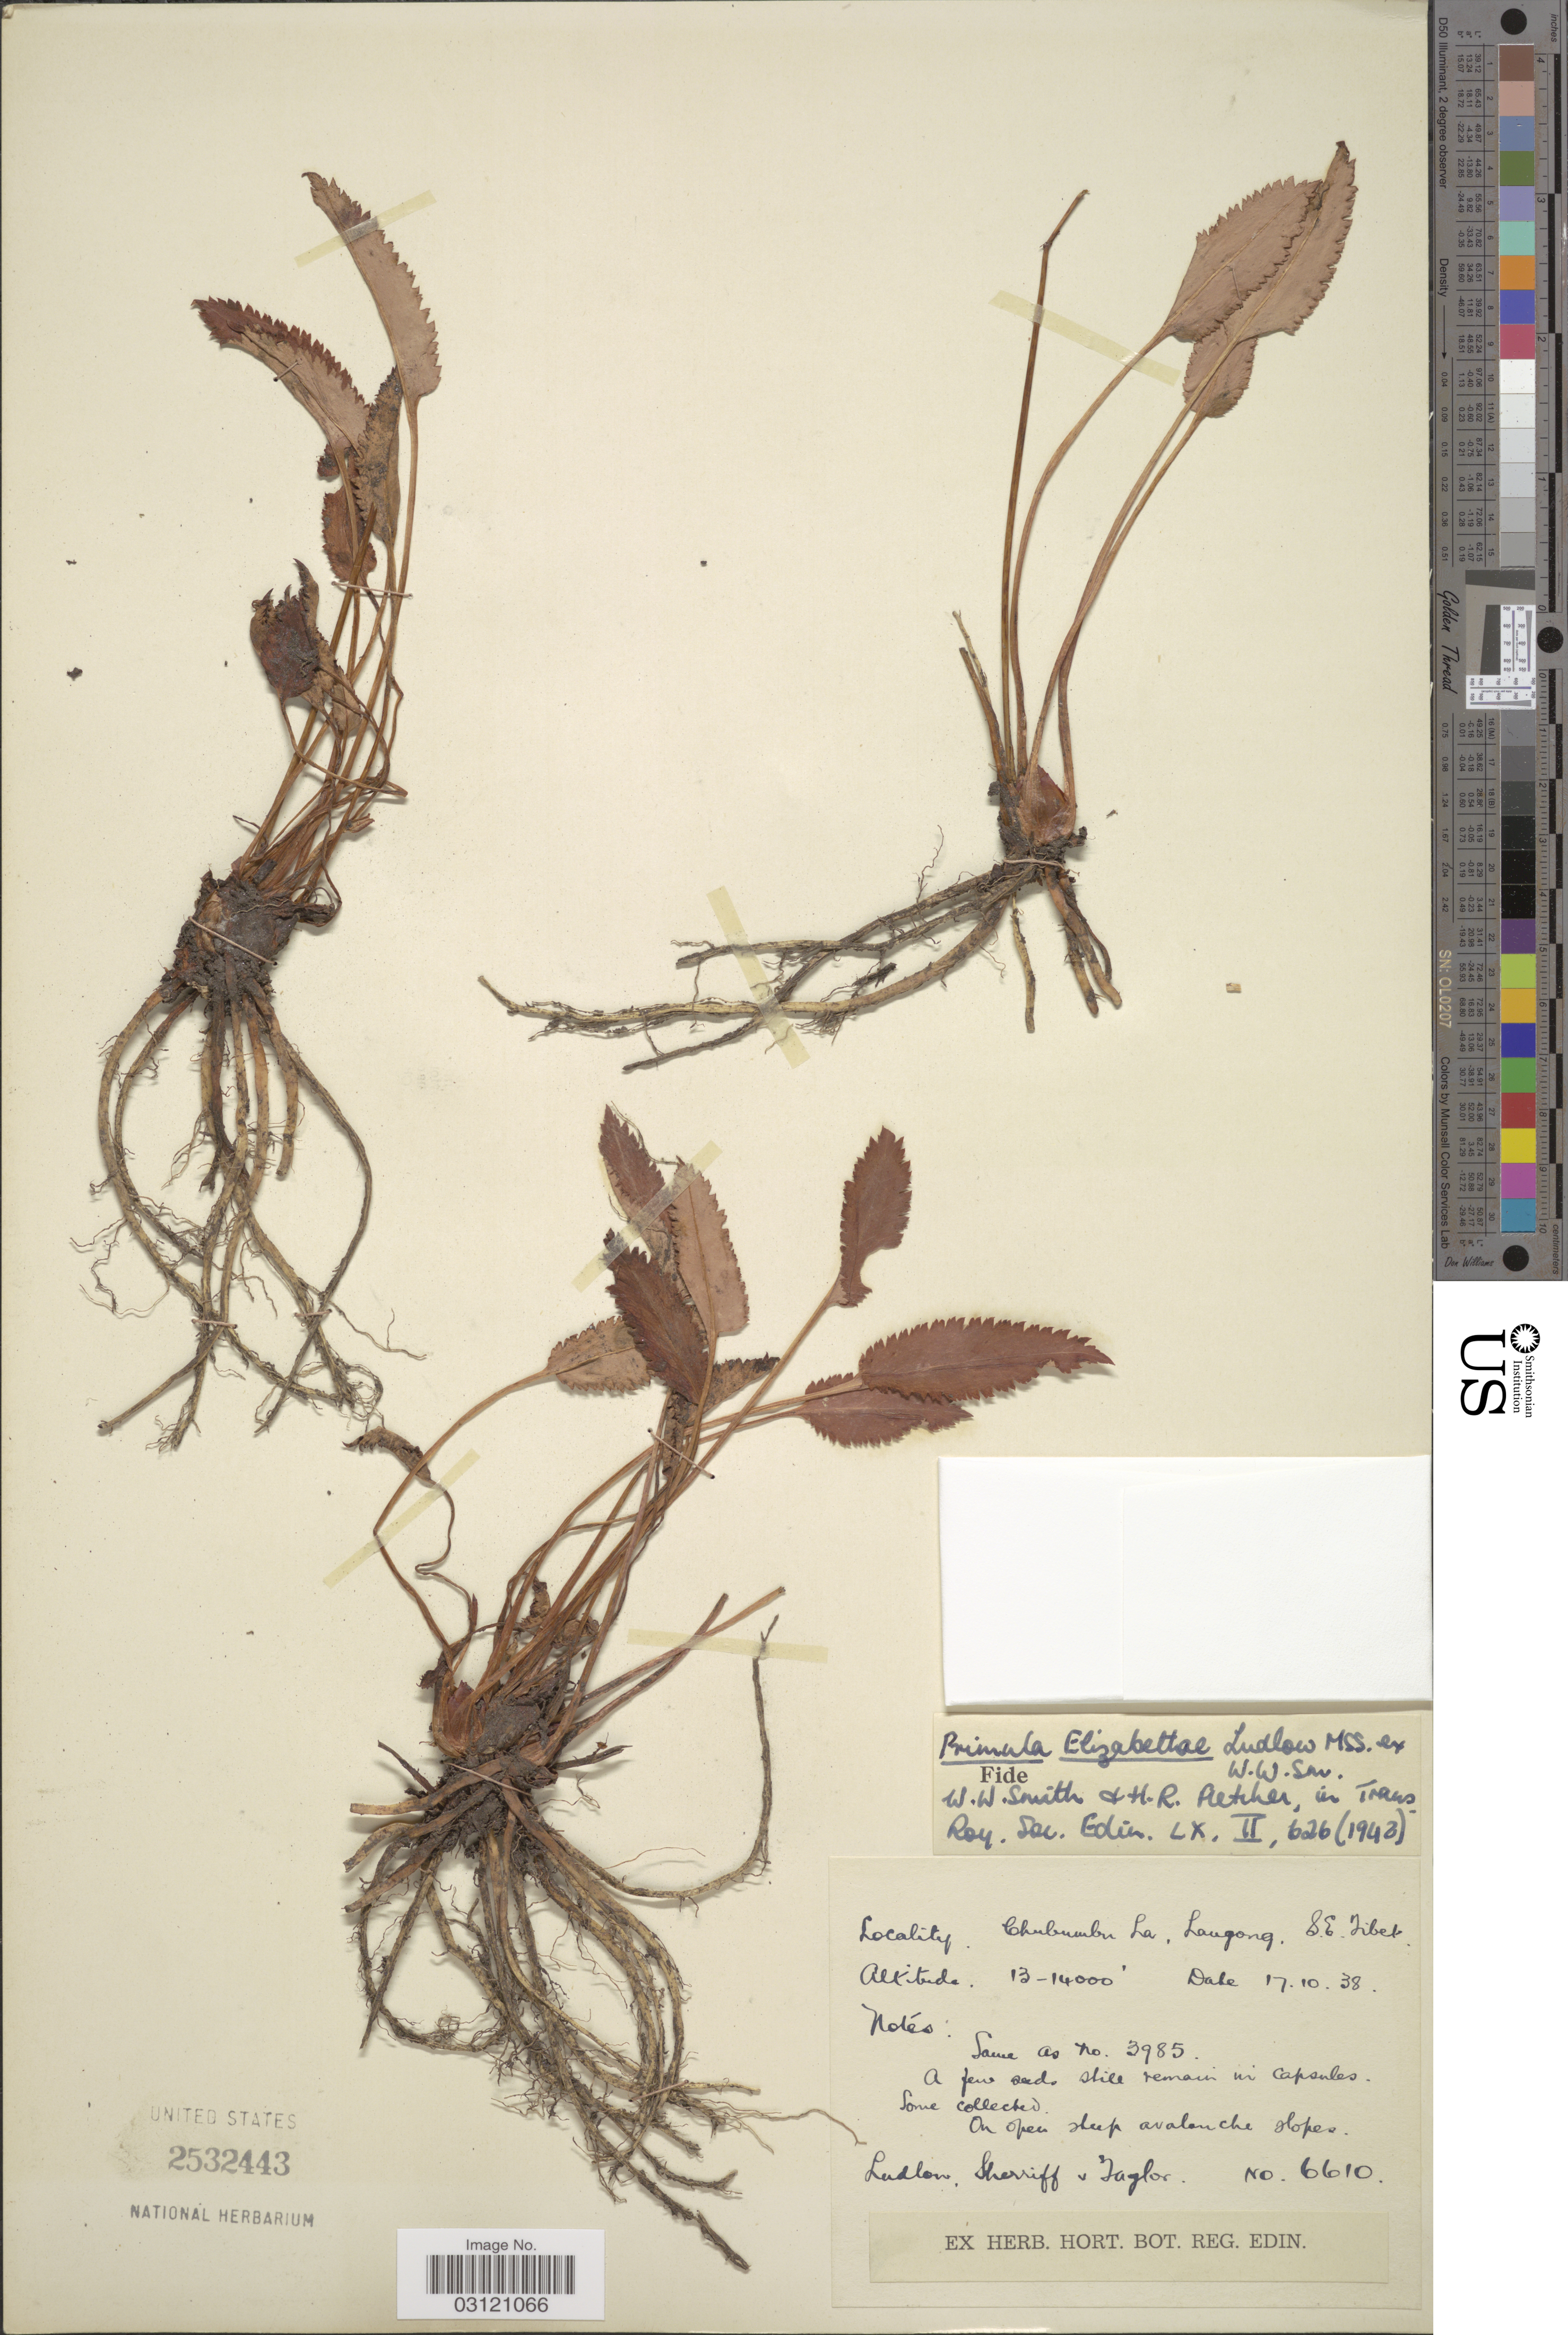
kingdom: Plantae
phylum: Tracheophyta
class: Magnoliopsida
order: Ericales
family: Primulaceae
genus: Primula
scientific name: Primula elizabethiae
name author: Ludlow ex W.W. Sm.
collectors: -. Ludlow, Sherriff & -. Taylor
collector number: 6610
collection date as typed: Transcribed d/m/y: 17/10/38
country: China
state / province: Xizang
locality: Chubumbu La, Langong S. E. Tibet.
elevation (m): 3962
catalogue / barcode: US 2532443